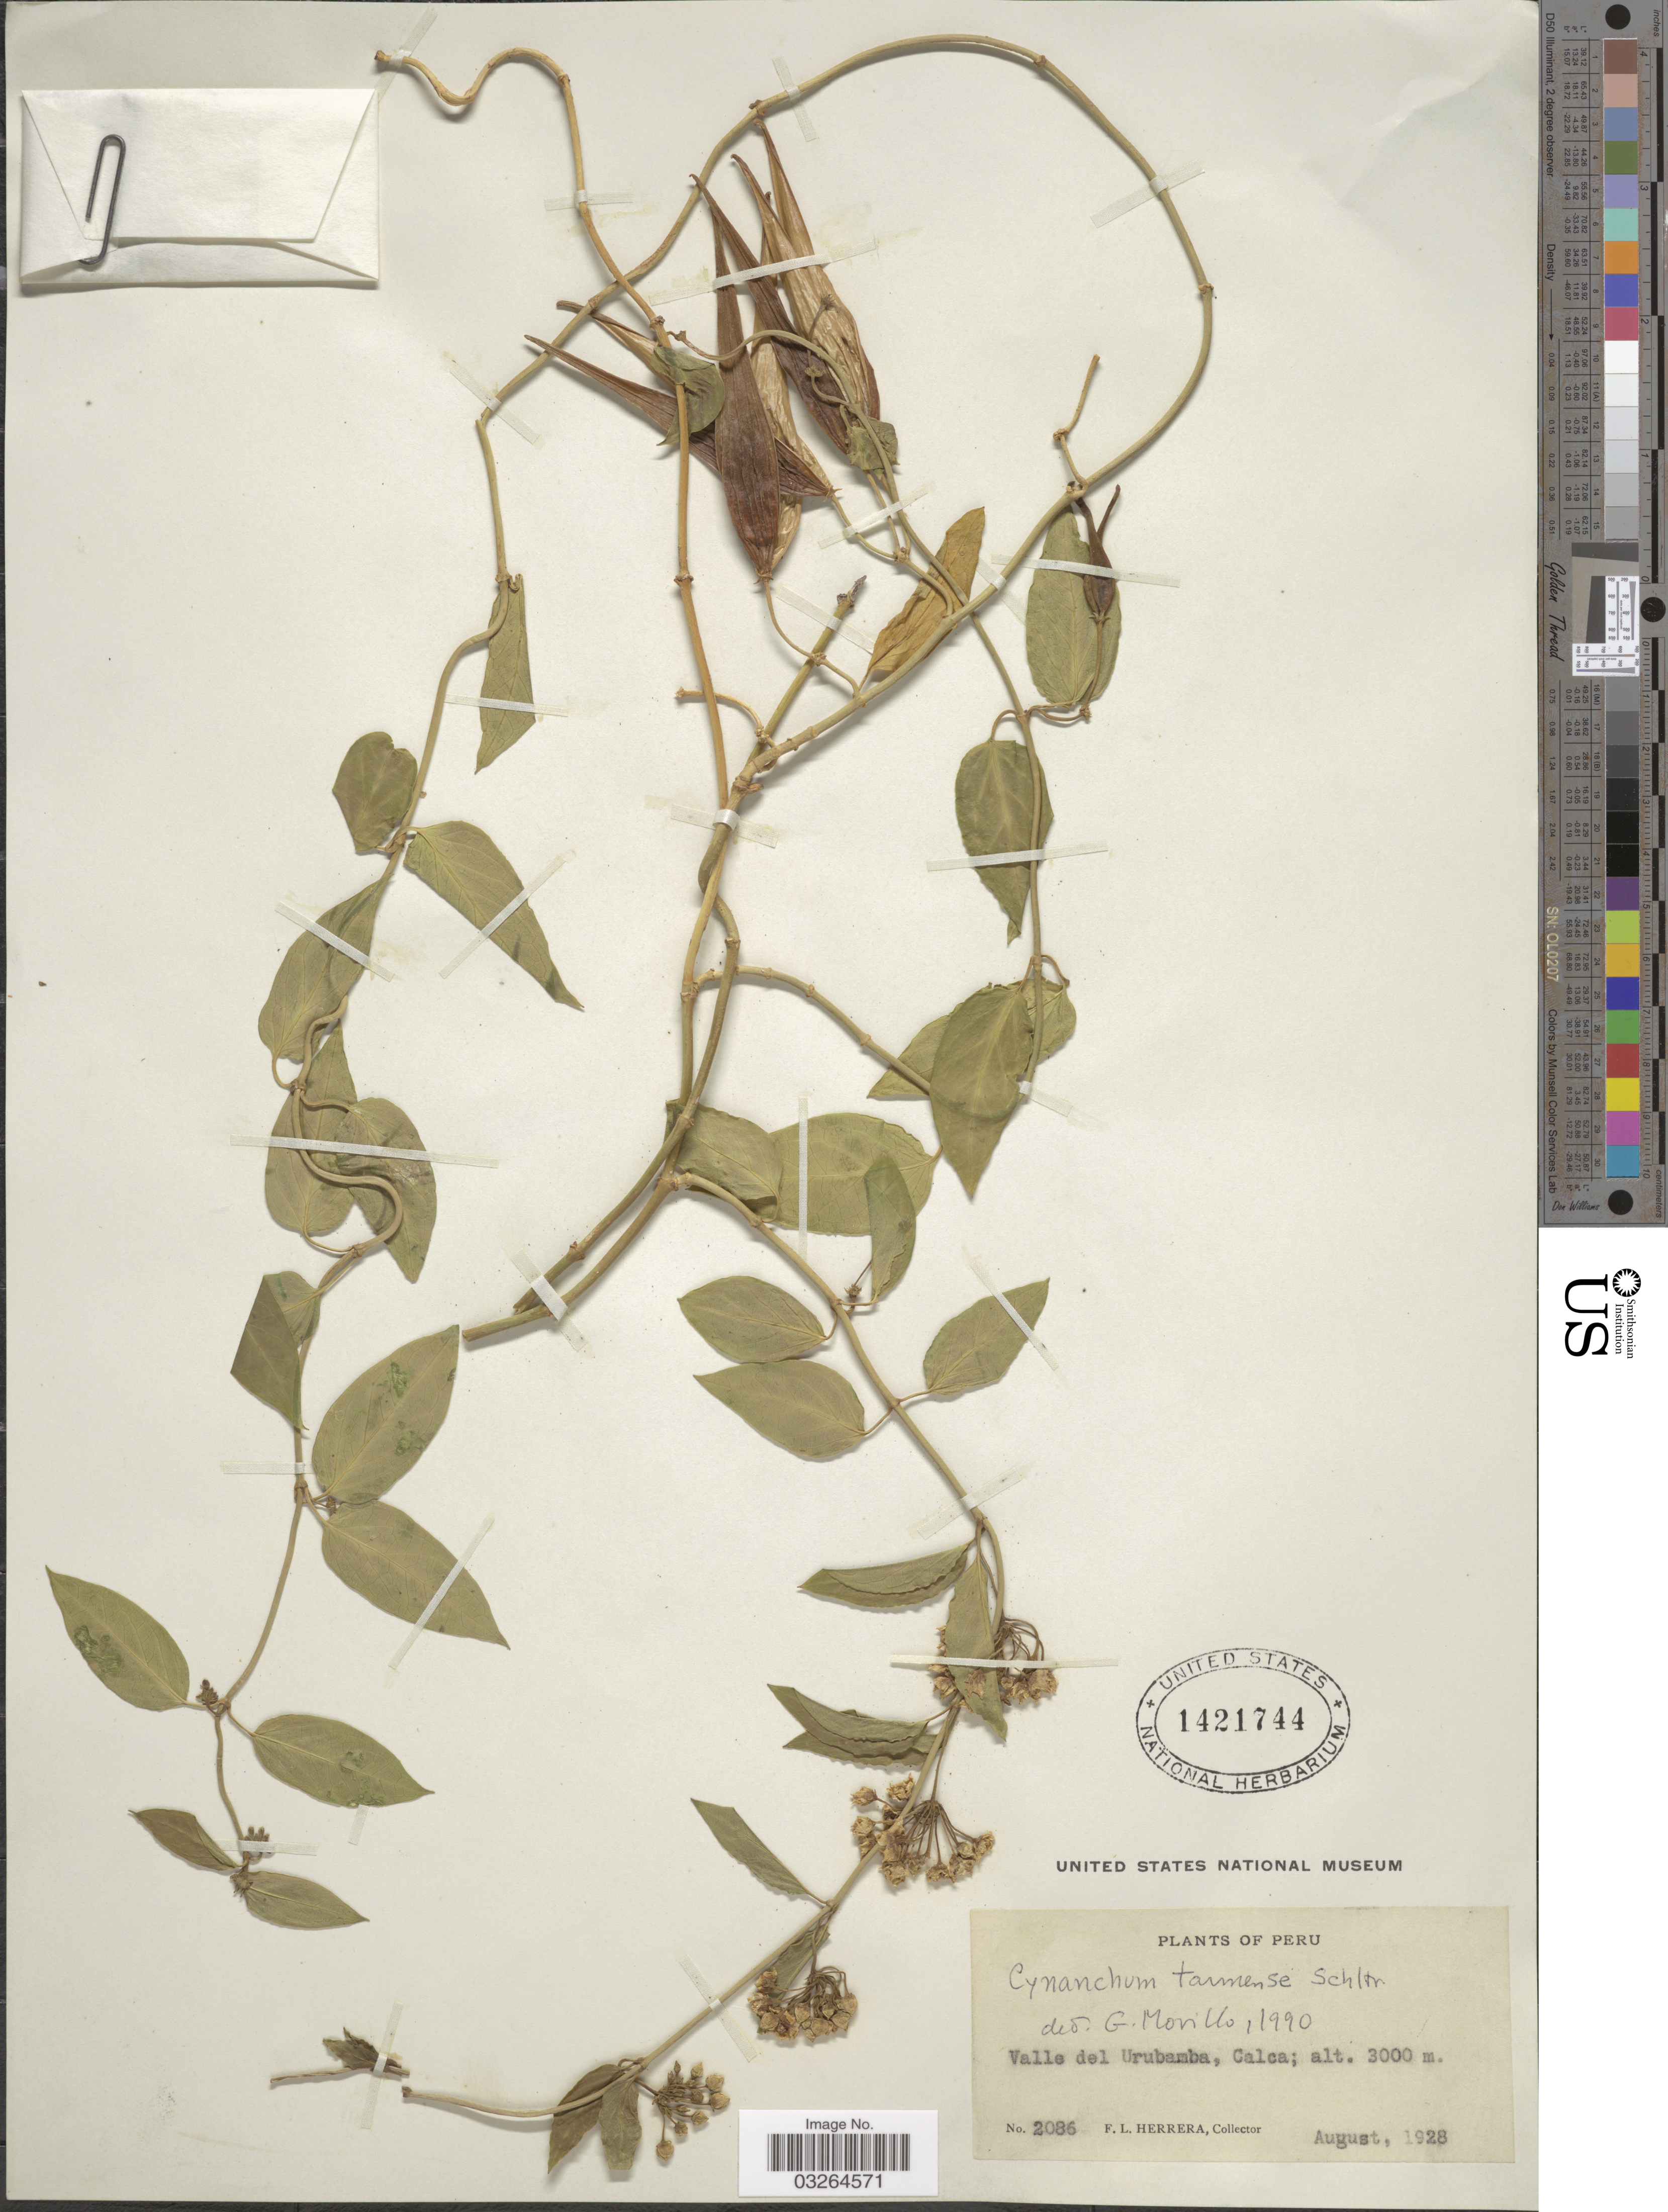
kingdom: Plantae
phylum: Tracheophyta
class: Magnoliopsida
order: Gentianales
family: Apocynaceae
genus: Cynanchum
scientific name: Cynanchum tarmense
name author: Schltr.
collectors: F. L. Herrera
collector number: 2086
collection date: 1928-08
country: Peru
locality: Valle del Urubamba, Calca.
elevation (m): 3000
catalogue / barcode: US 1421744